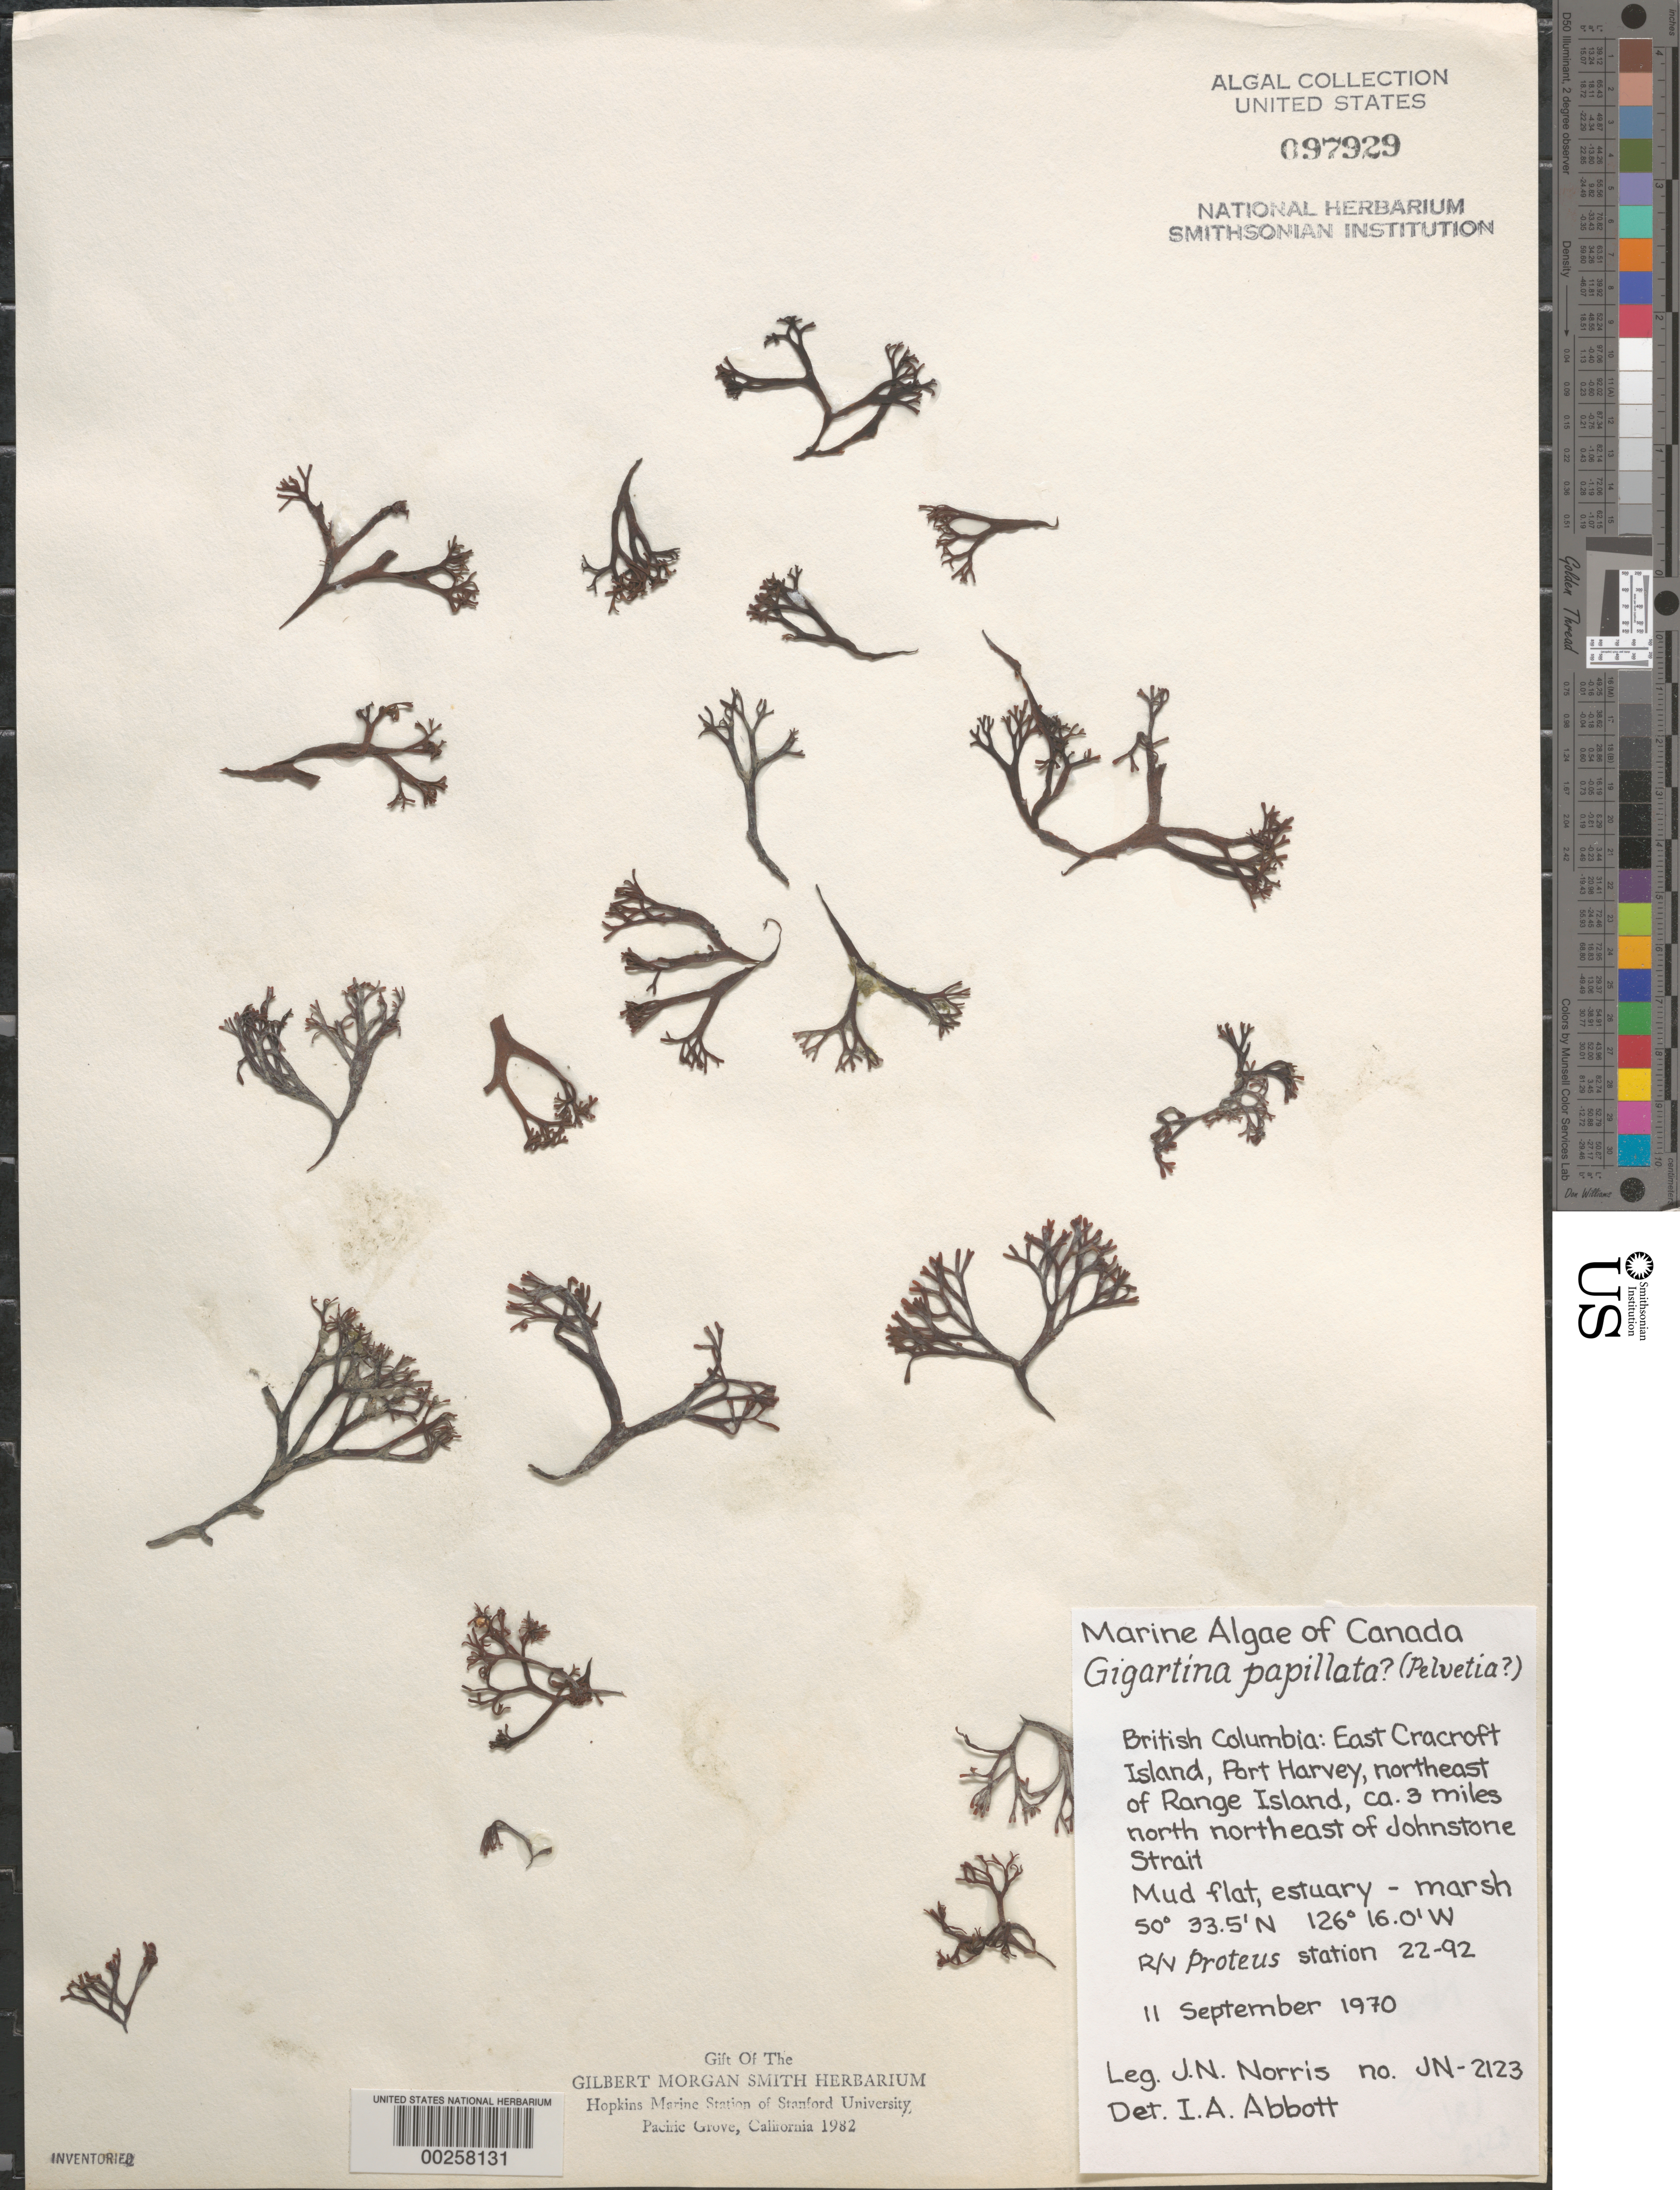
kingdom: Plantae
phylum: Rhodophyta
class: Florideophyceae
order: Gigartinales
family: Phyllophoraceae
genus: Mastocarpus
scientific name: Mastocarpus papillatus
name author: (C. Agardh) Kütz.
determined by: Algae name updating Project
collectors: J. N. Norris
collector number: JN-2123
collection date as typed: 11 Sep 1970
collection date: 1970-09-11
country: Canada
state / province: British Columbia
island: East Cracroft Island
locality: Port Harvey, northeast of Range Island, ca. 3 miles north northeast of Johnstone Strait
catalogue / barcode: US 97929